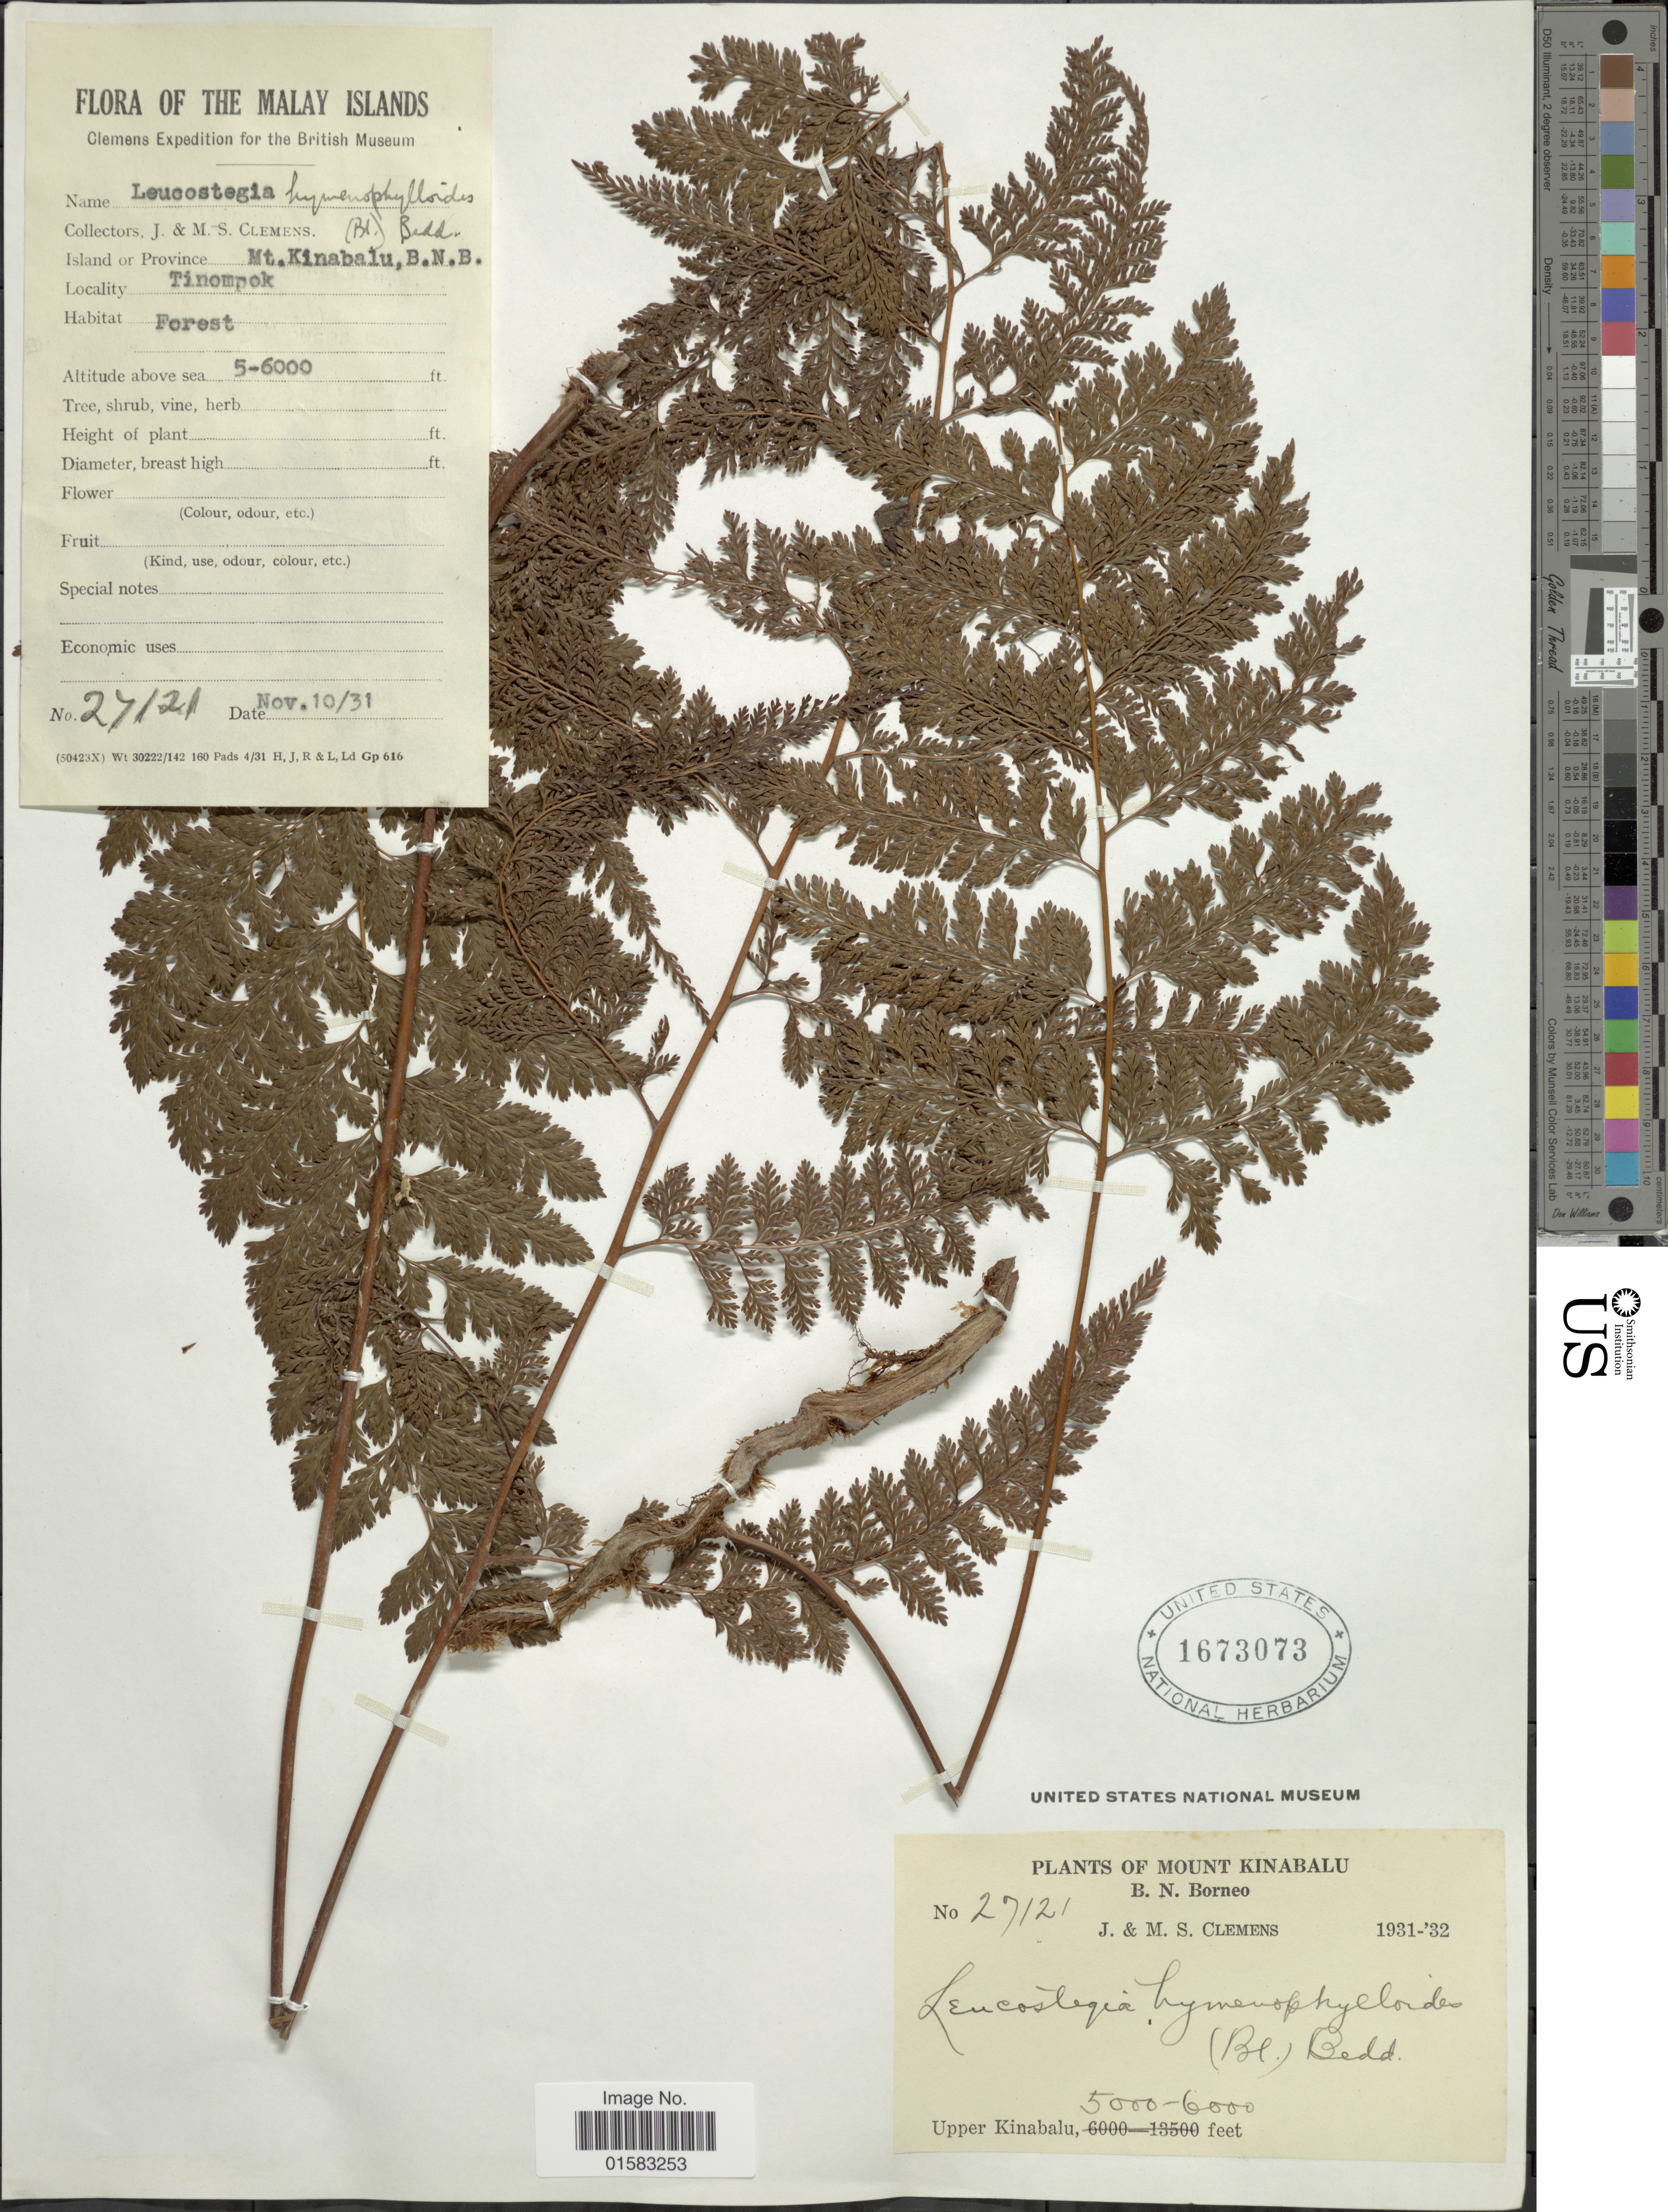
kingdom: Plantae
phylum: Tracheophyta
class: Polypodiopsida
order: Polypodiales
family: Davalliaceae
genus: Davallia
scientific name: Davallia hymenophylloides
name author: (Bedd.) Kuhn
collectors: J. Clemens & M. S. Clemens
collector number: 27121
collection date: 1931-11-10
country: Malaysia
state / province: Sabah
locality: Mt. Kinabalu, B.N.B., Tinompok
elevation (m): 1524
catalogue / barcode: US 1673073